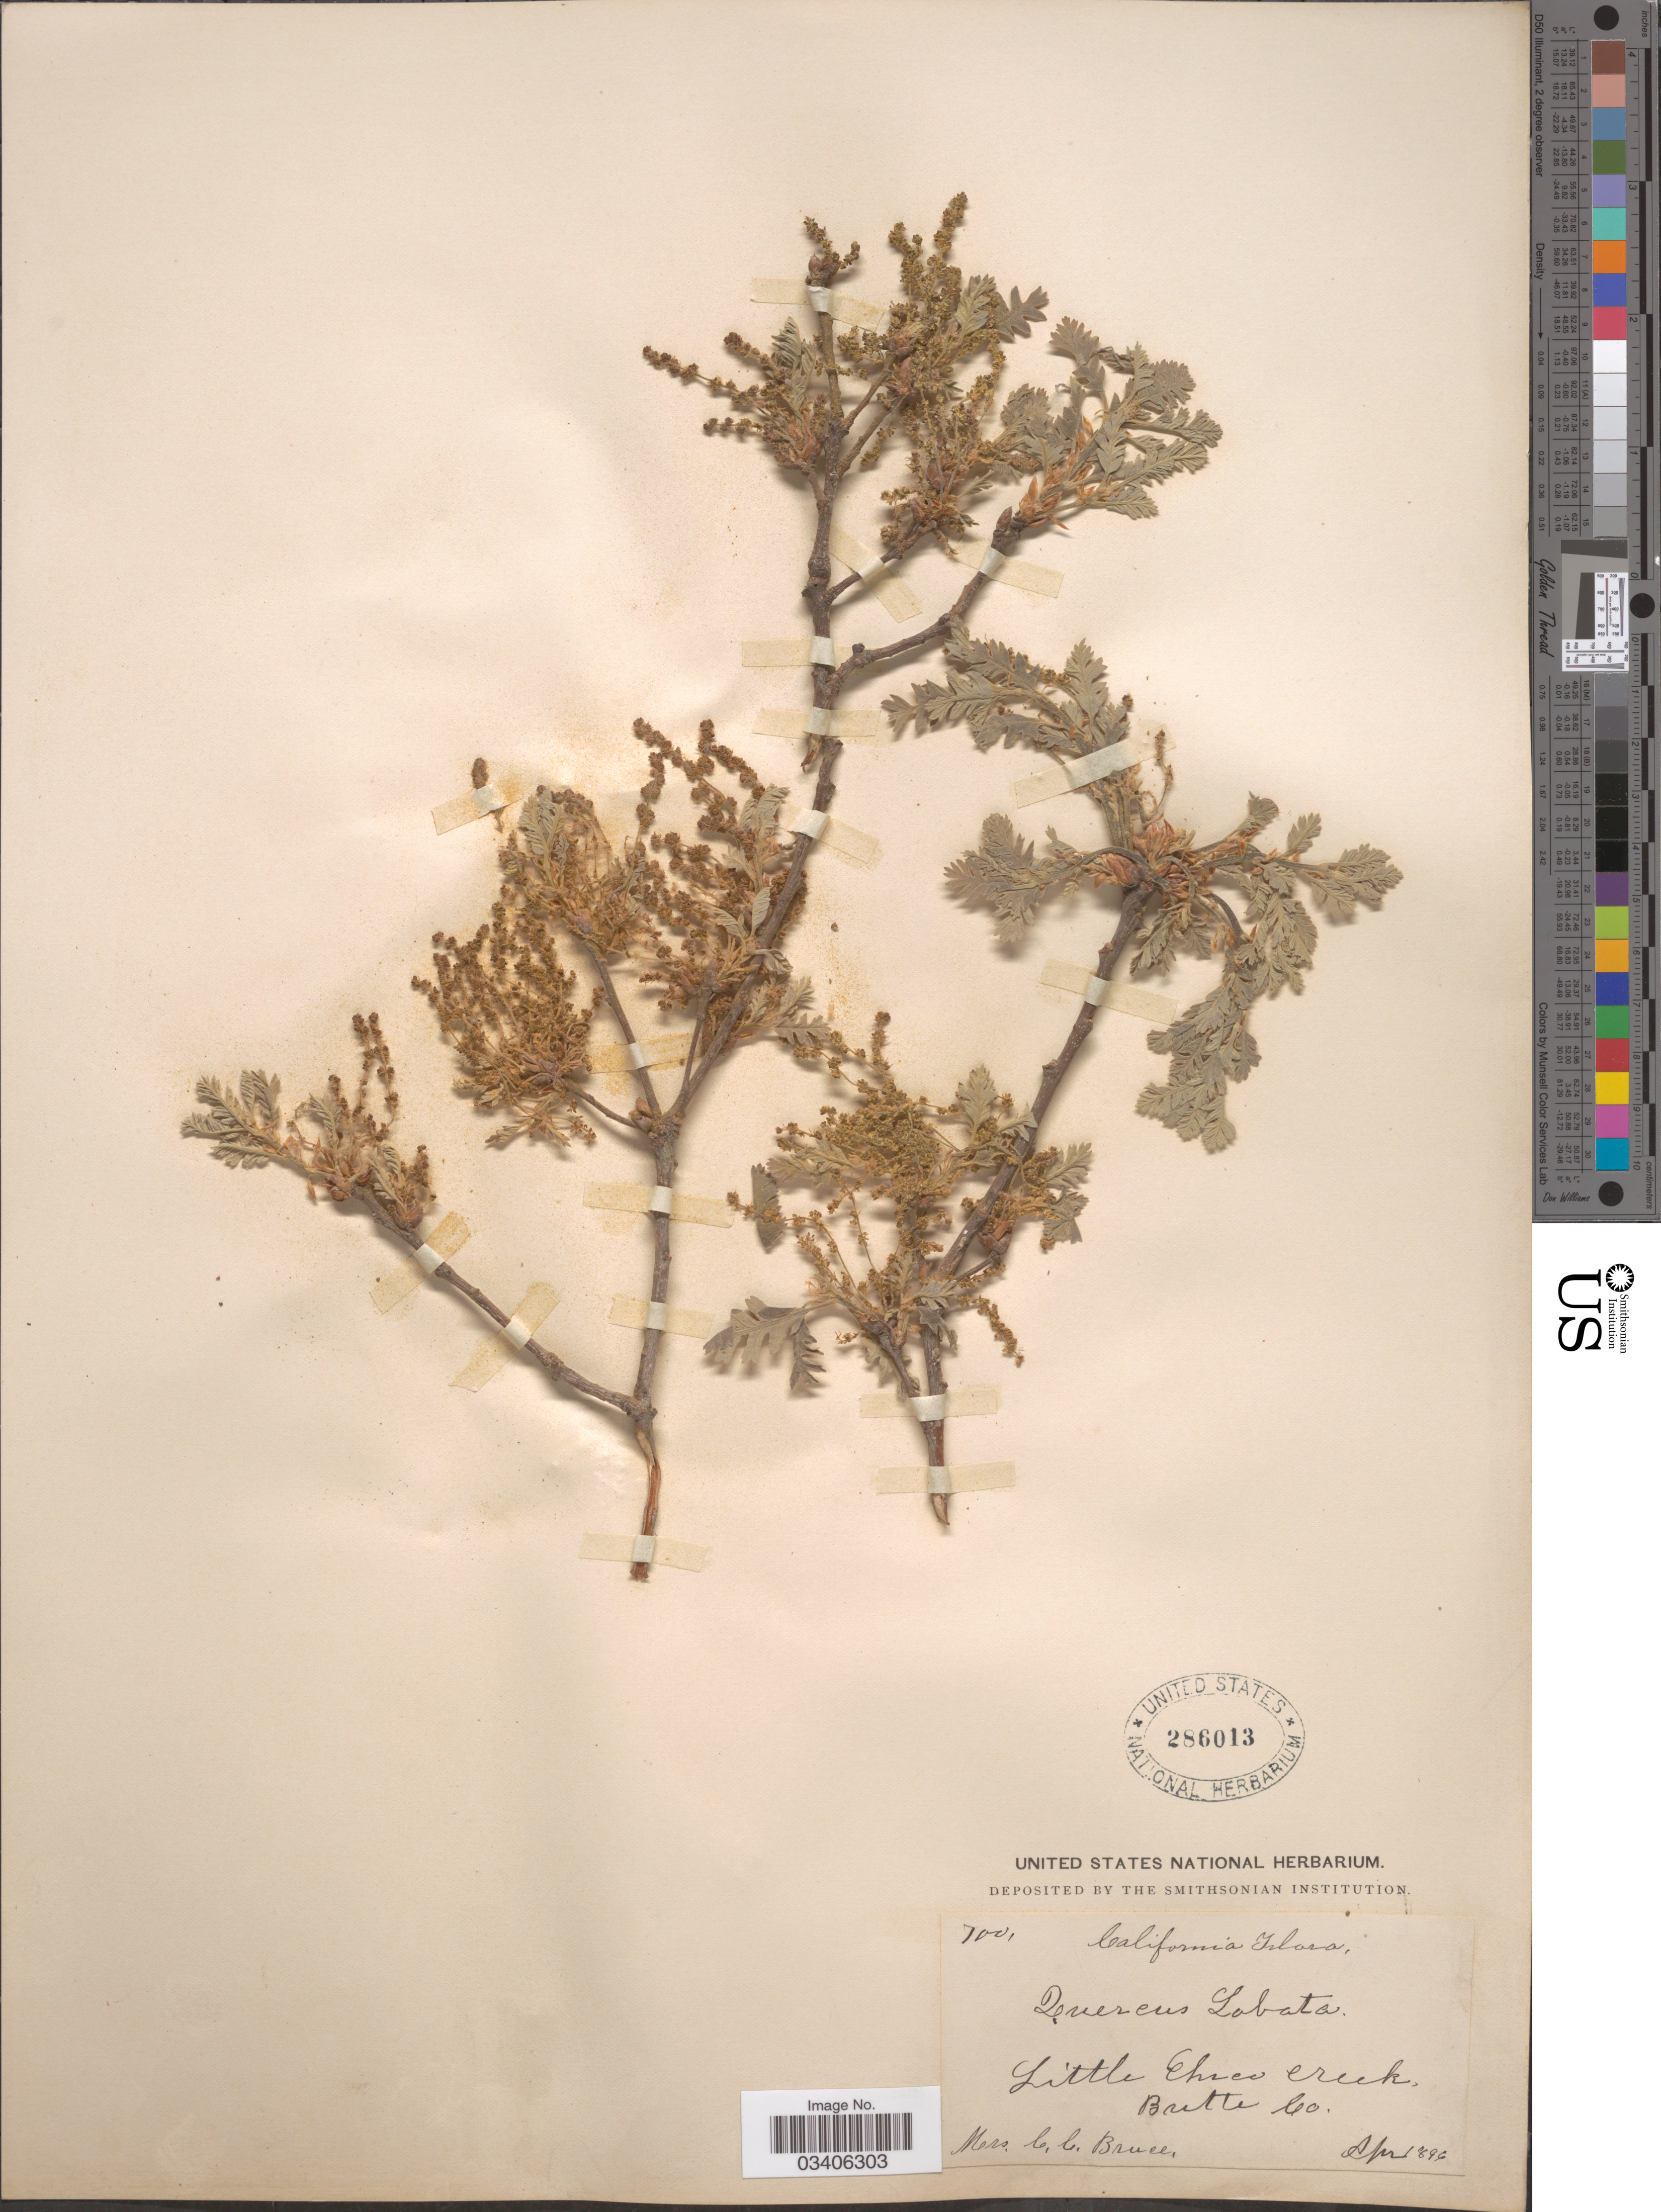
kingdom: Plantae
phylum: Tracheophyta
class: Magnoliopsida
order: Fagales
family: Fagaceae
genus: Quercus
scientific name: Quercus lobata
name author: Née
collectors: C. Bruce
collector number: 700*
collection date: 1896-04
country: United States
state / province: California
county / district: Butte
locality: Little Three Creek. Butte Co.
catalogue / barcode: US 286013